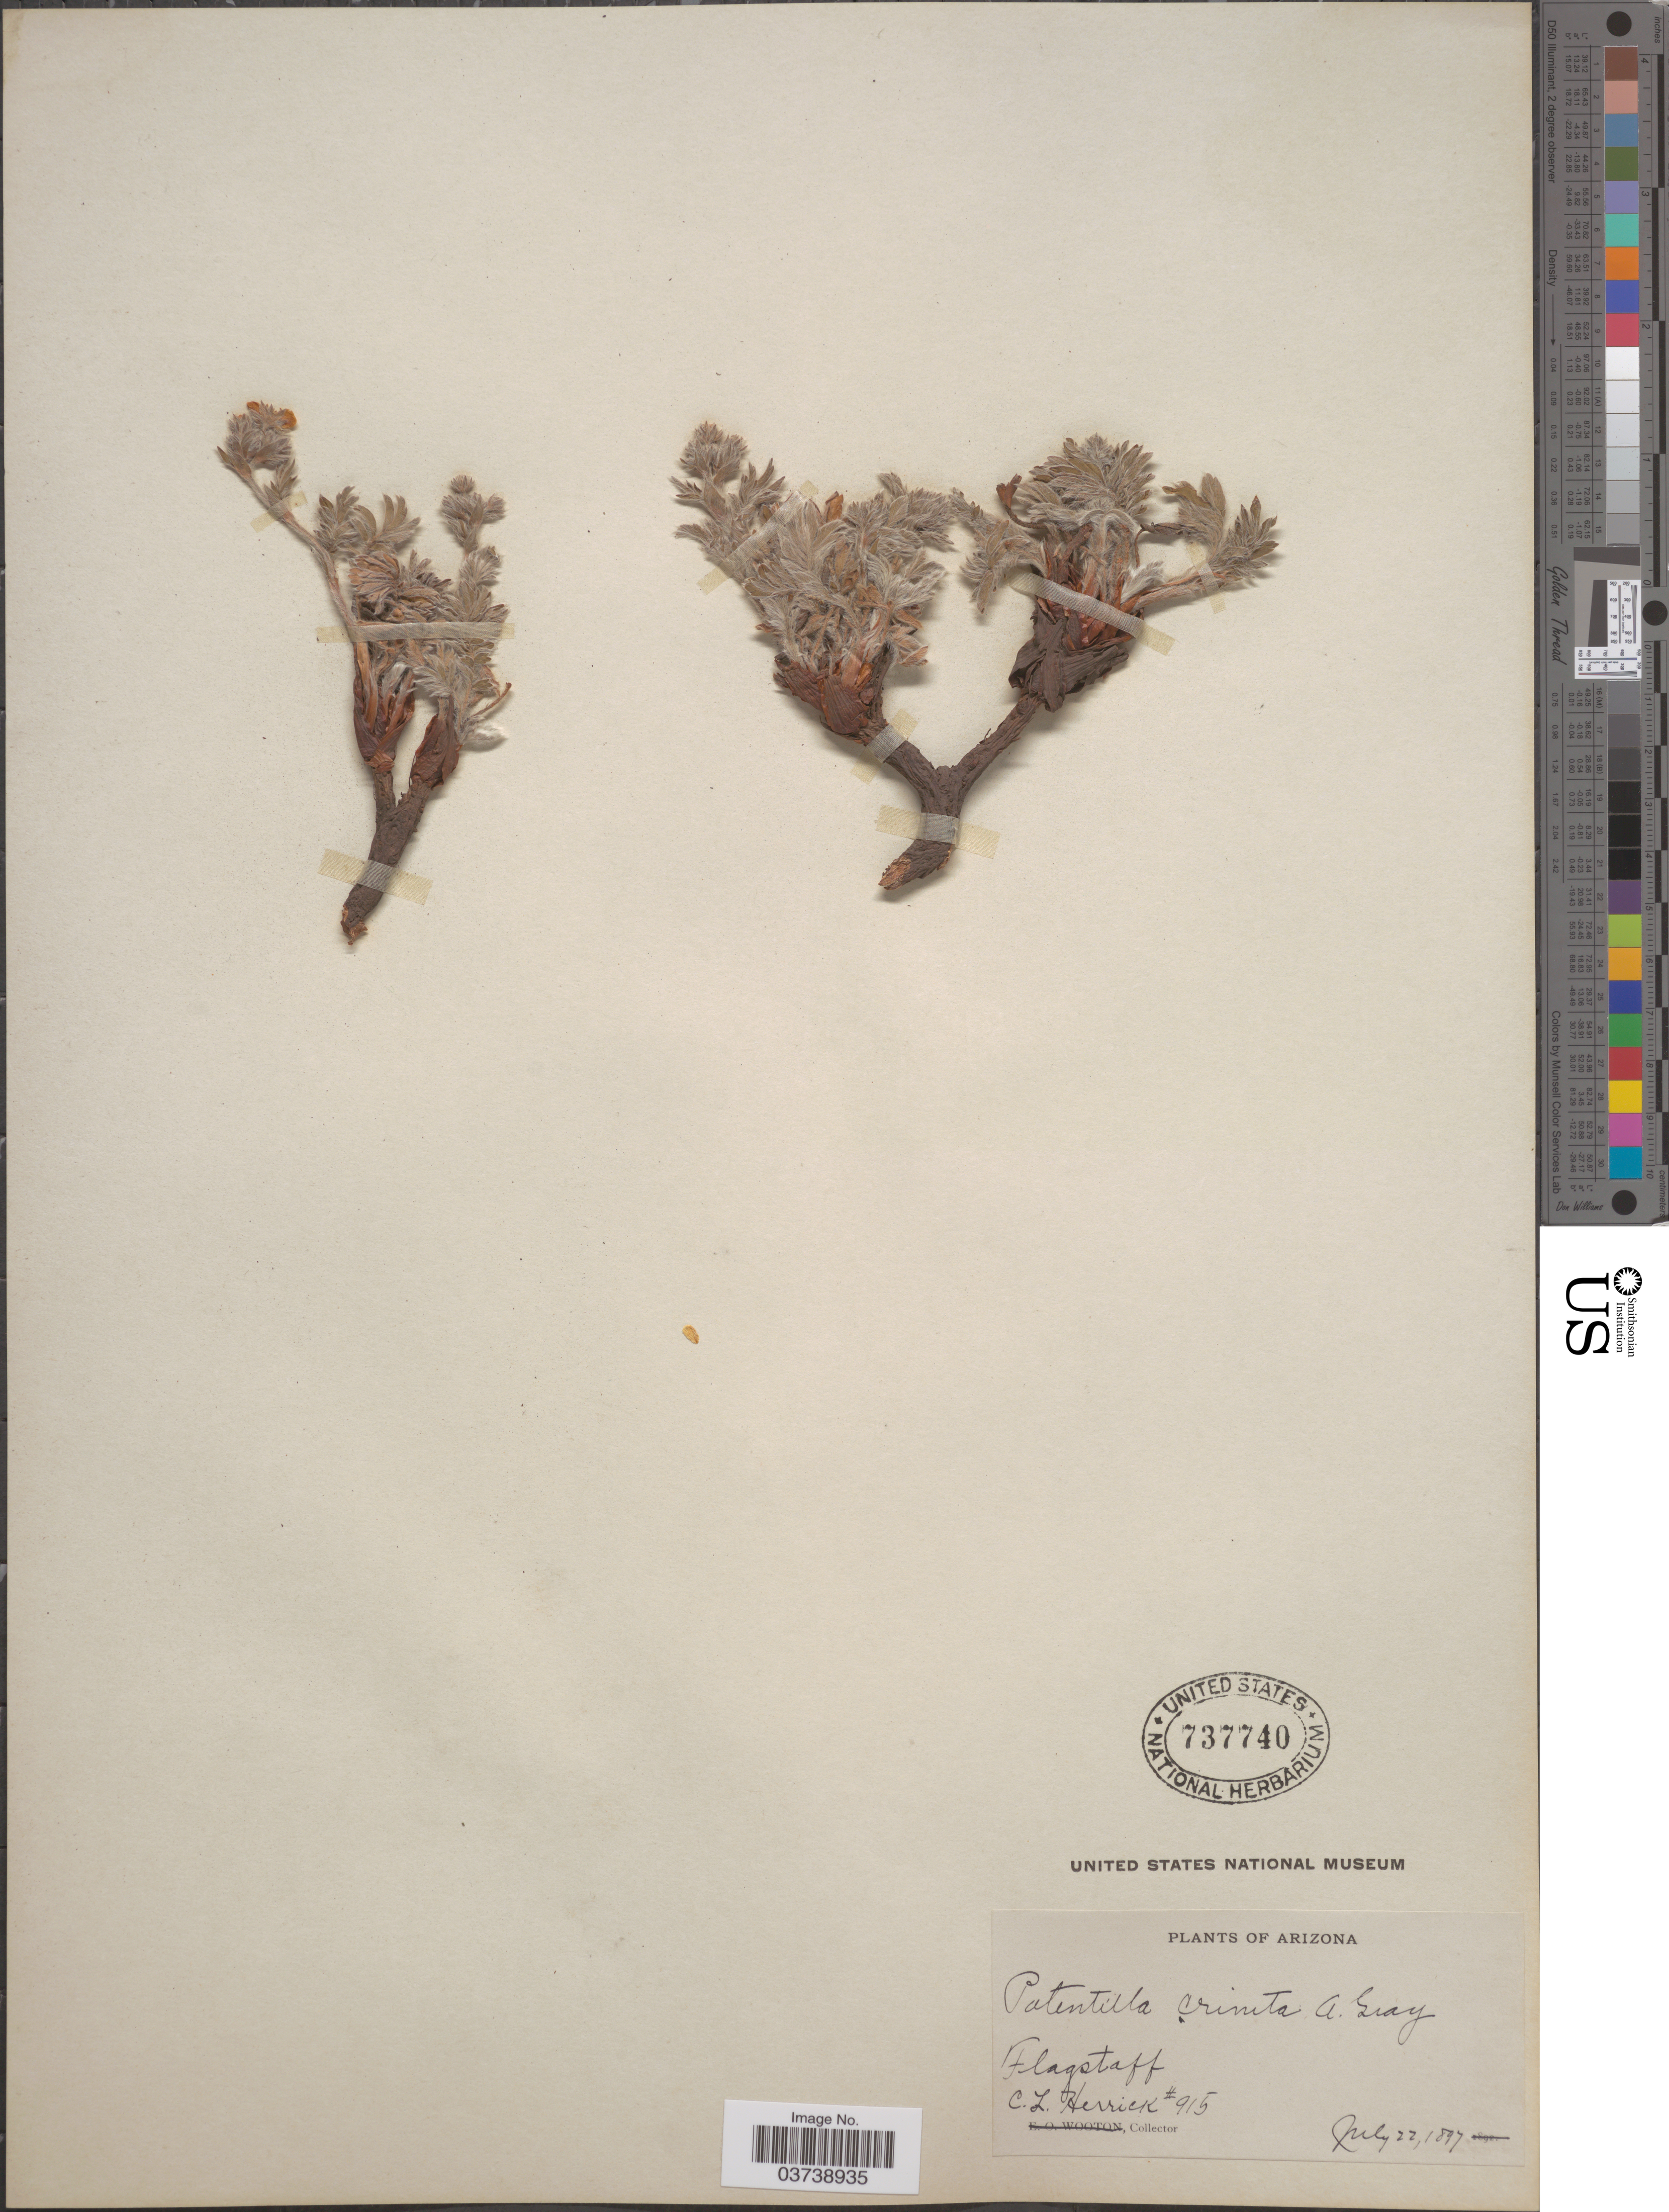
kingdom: Plantae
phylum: Tracheophyta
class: Magnoliopsida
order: Rosales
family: Rosaceae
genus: Potentilla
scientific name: Potentilla crinita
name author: A. Gray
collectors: C. Herrick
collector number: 915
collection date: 1897-07-22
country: United States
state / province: Arizona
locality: Flagstaff.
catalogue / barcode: US 737740